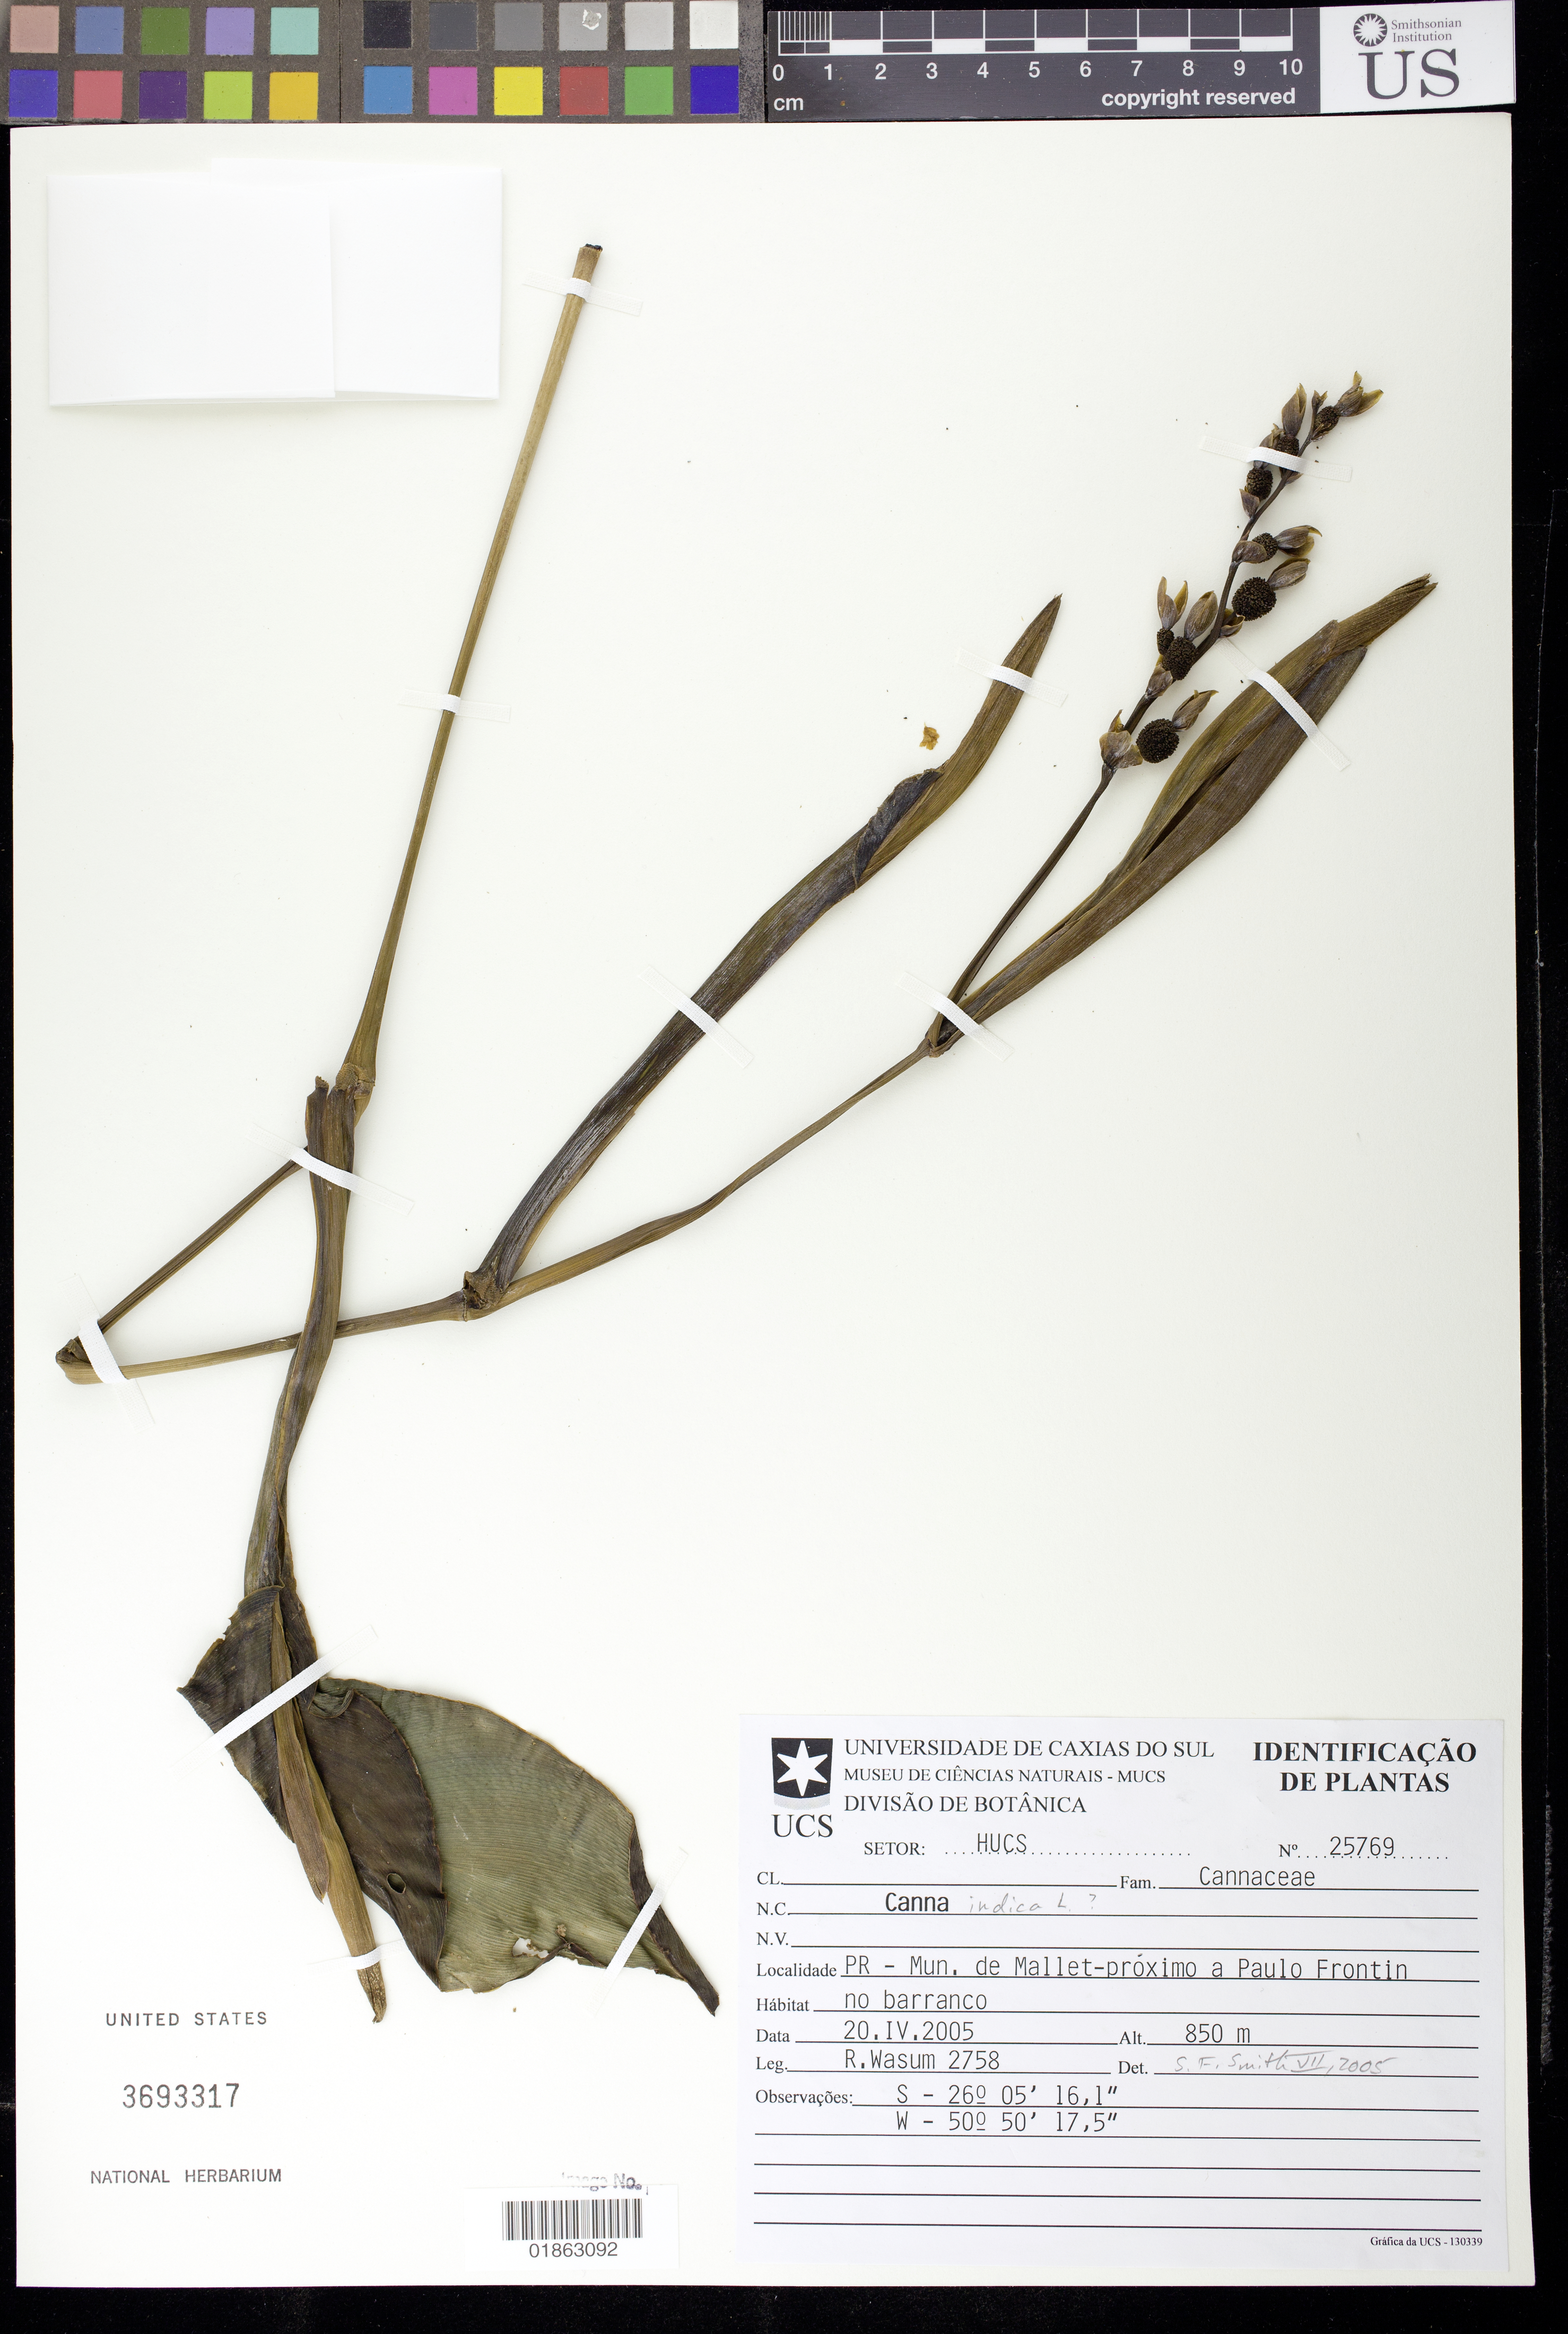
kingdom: Plantae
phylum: Tracheophyta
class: Liliopsida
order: Zingiberales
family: Cannaceae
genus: Canna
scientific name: Canna indica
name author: L.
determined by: Smith, Stephen F., (US), NMNH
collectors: R. Wasum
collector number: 2758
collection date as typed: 20.IV.2005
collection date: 2005-04-20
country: Brazil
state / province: Paraná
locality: Mun. de Mallet - proximo a Paulo Frontin.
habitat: no barranco.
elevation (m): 850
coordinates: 26 05 16.1 S, 50 50 17.5 W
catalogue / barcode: US 3693317